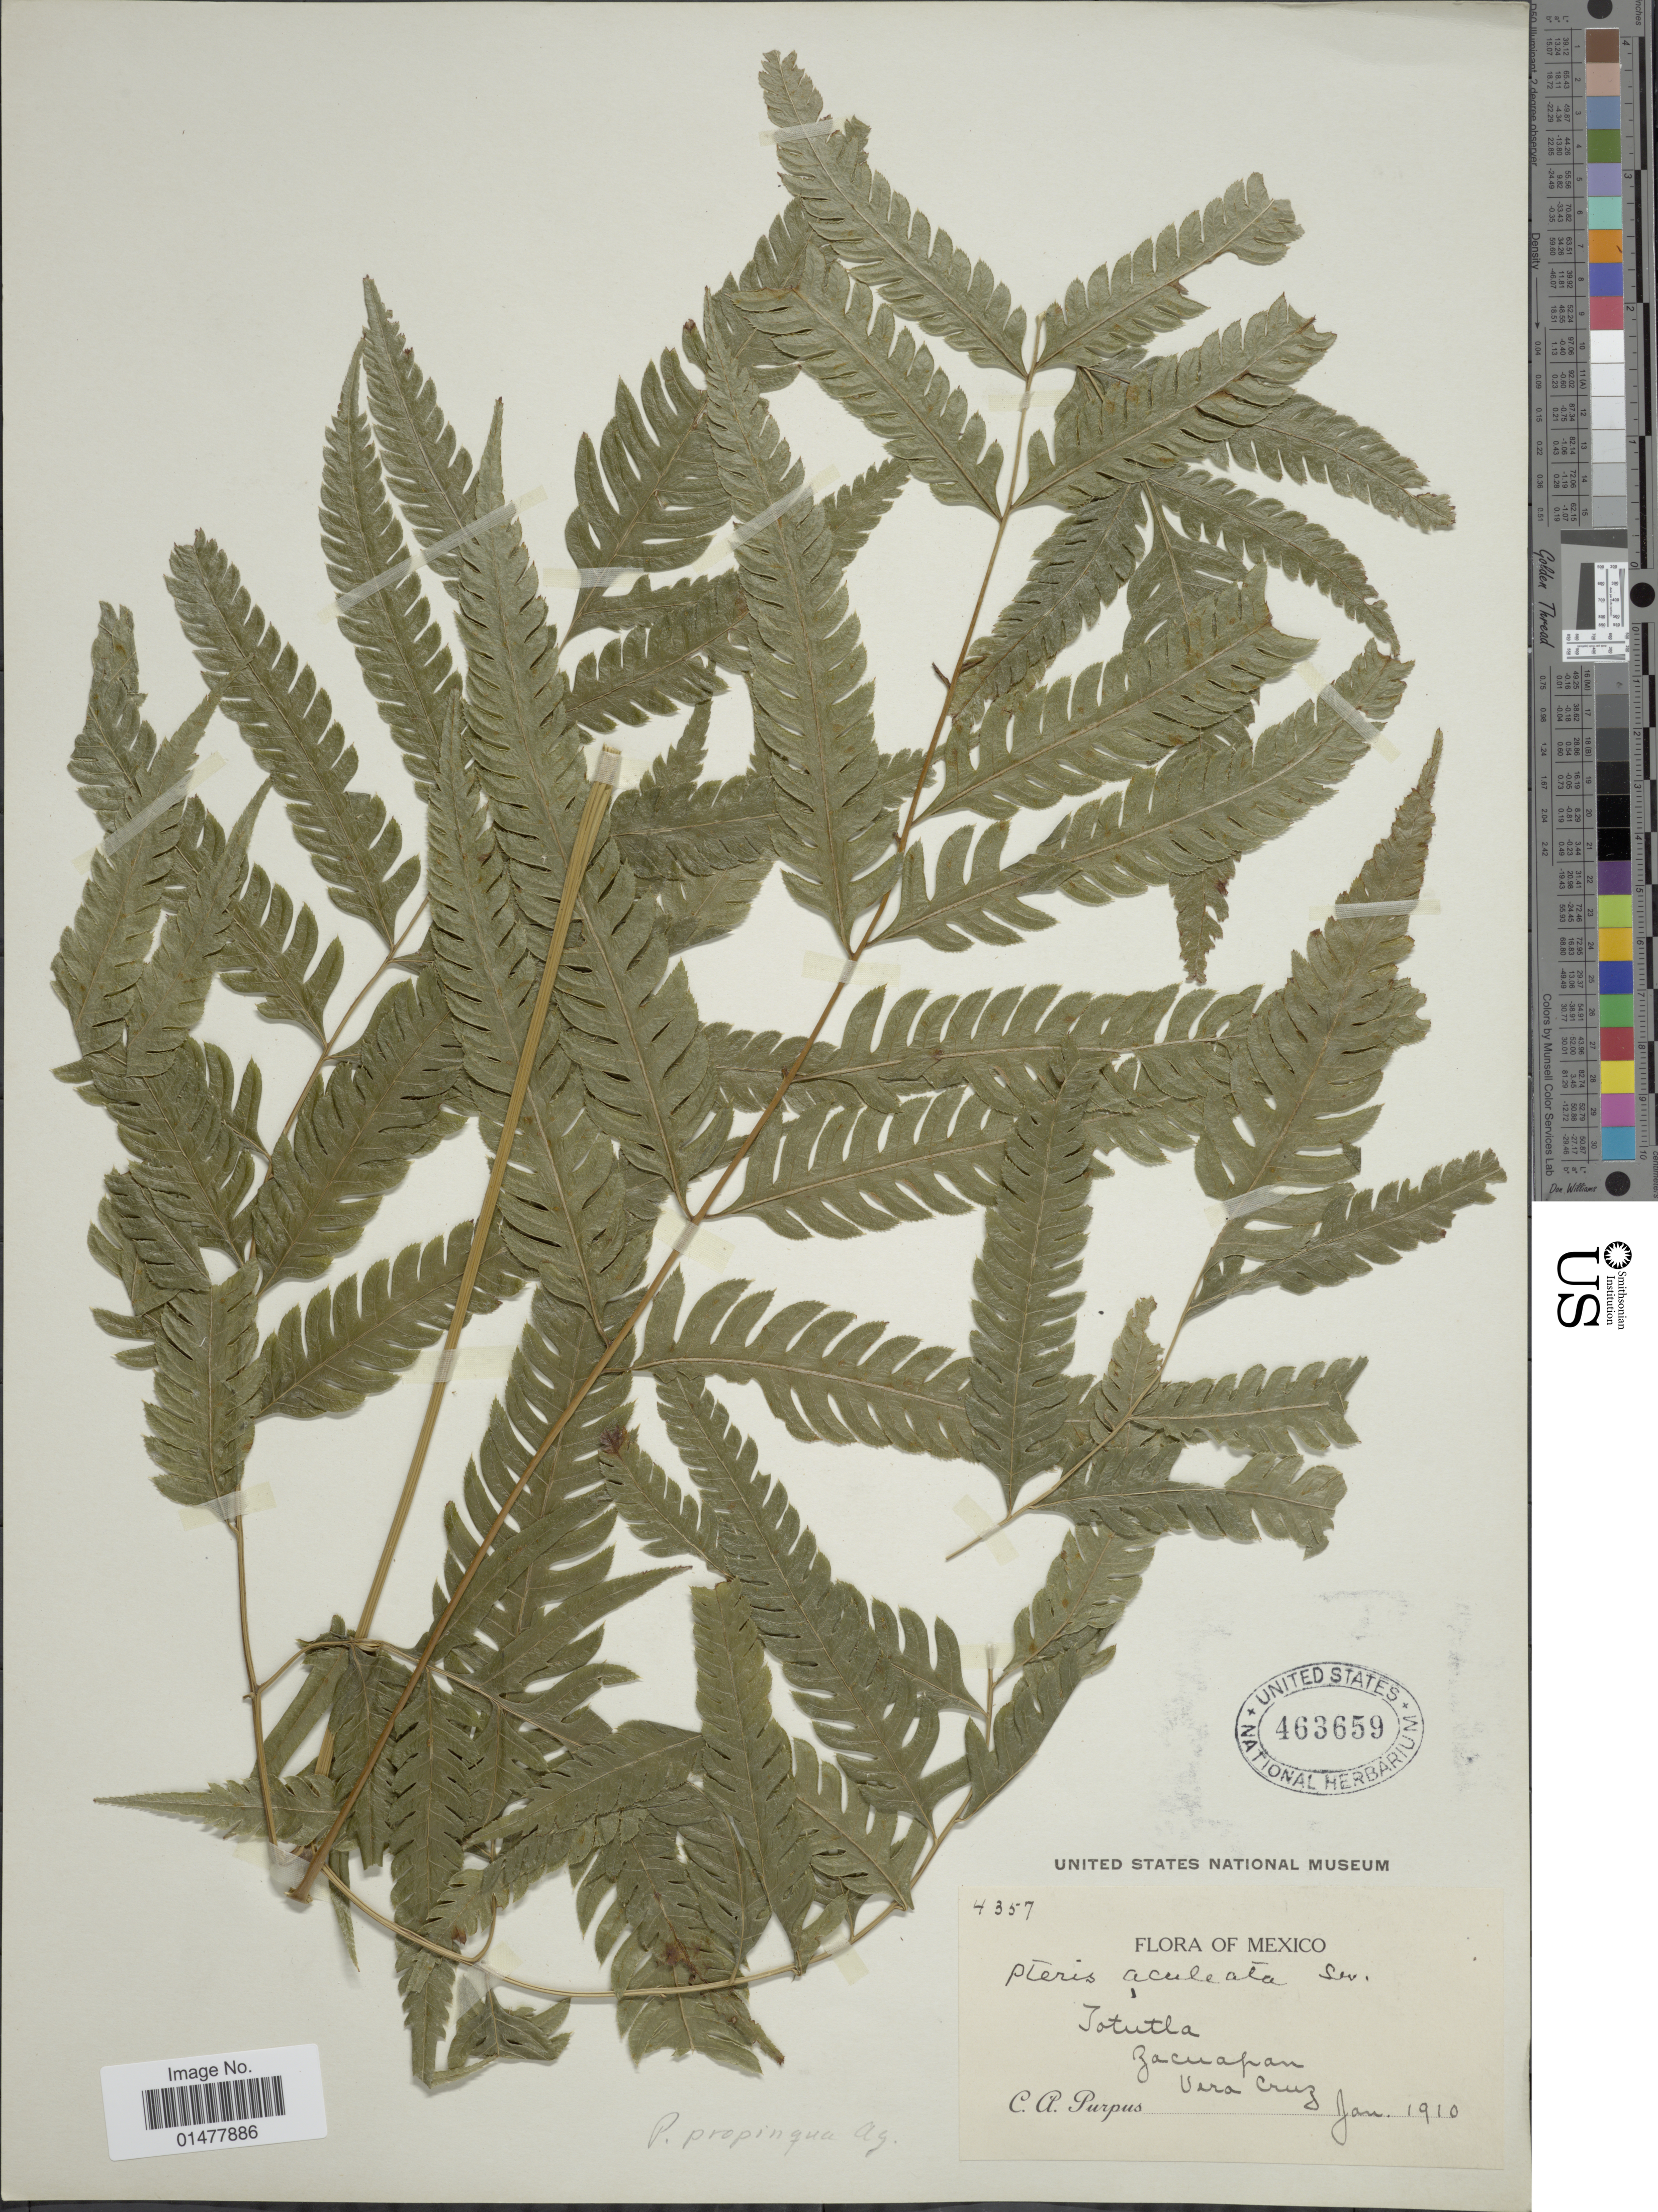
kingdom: Plantae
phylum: Tracheophyta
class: Polypodiopsida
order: Polypodiales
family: Pteridaceae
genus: Pteris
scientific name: Pteris orizabae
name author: M. Martens & Galeotti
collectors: C. A. Purpus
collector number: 4357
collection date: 1910-01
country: Mexico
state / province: Veracruz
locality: Flora of Mexico, Totutla, Zacuapan, Vera Cruz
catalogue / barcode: US 463659